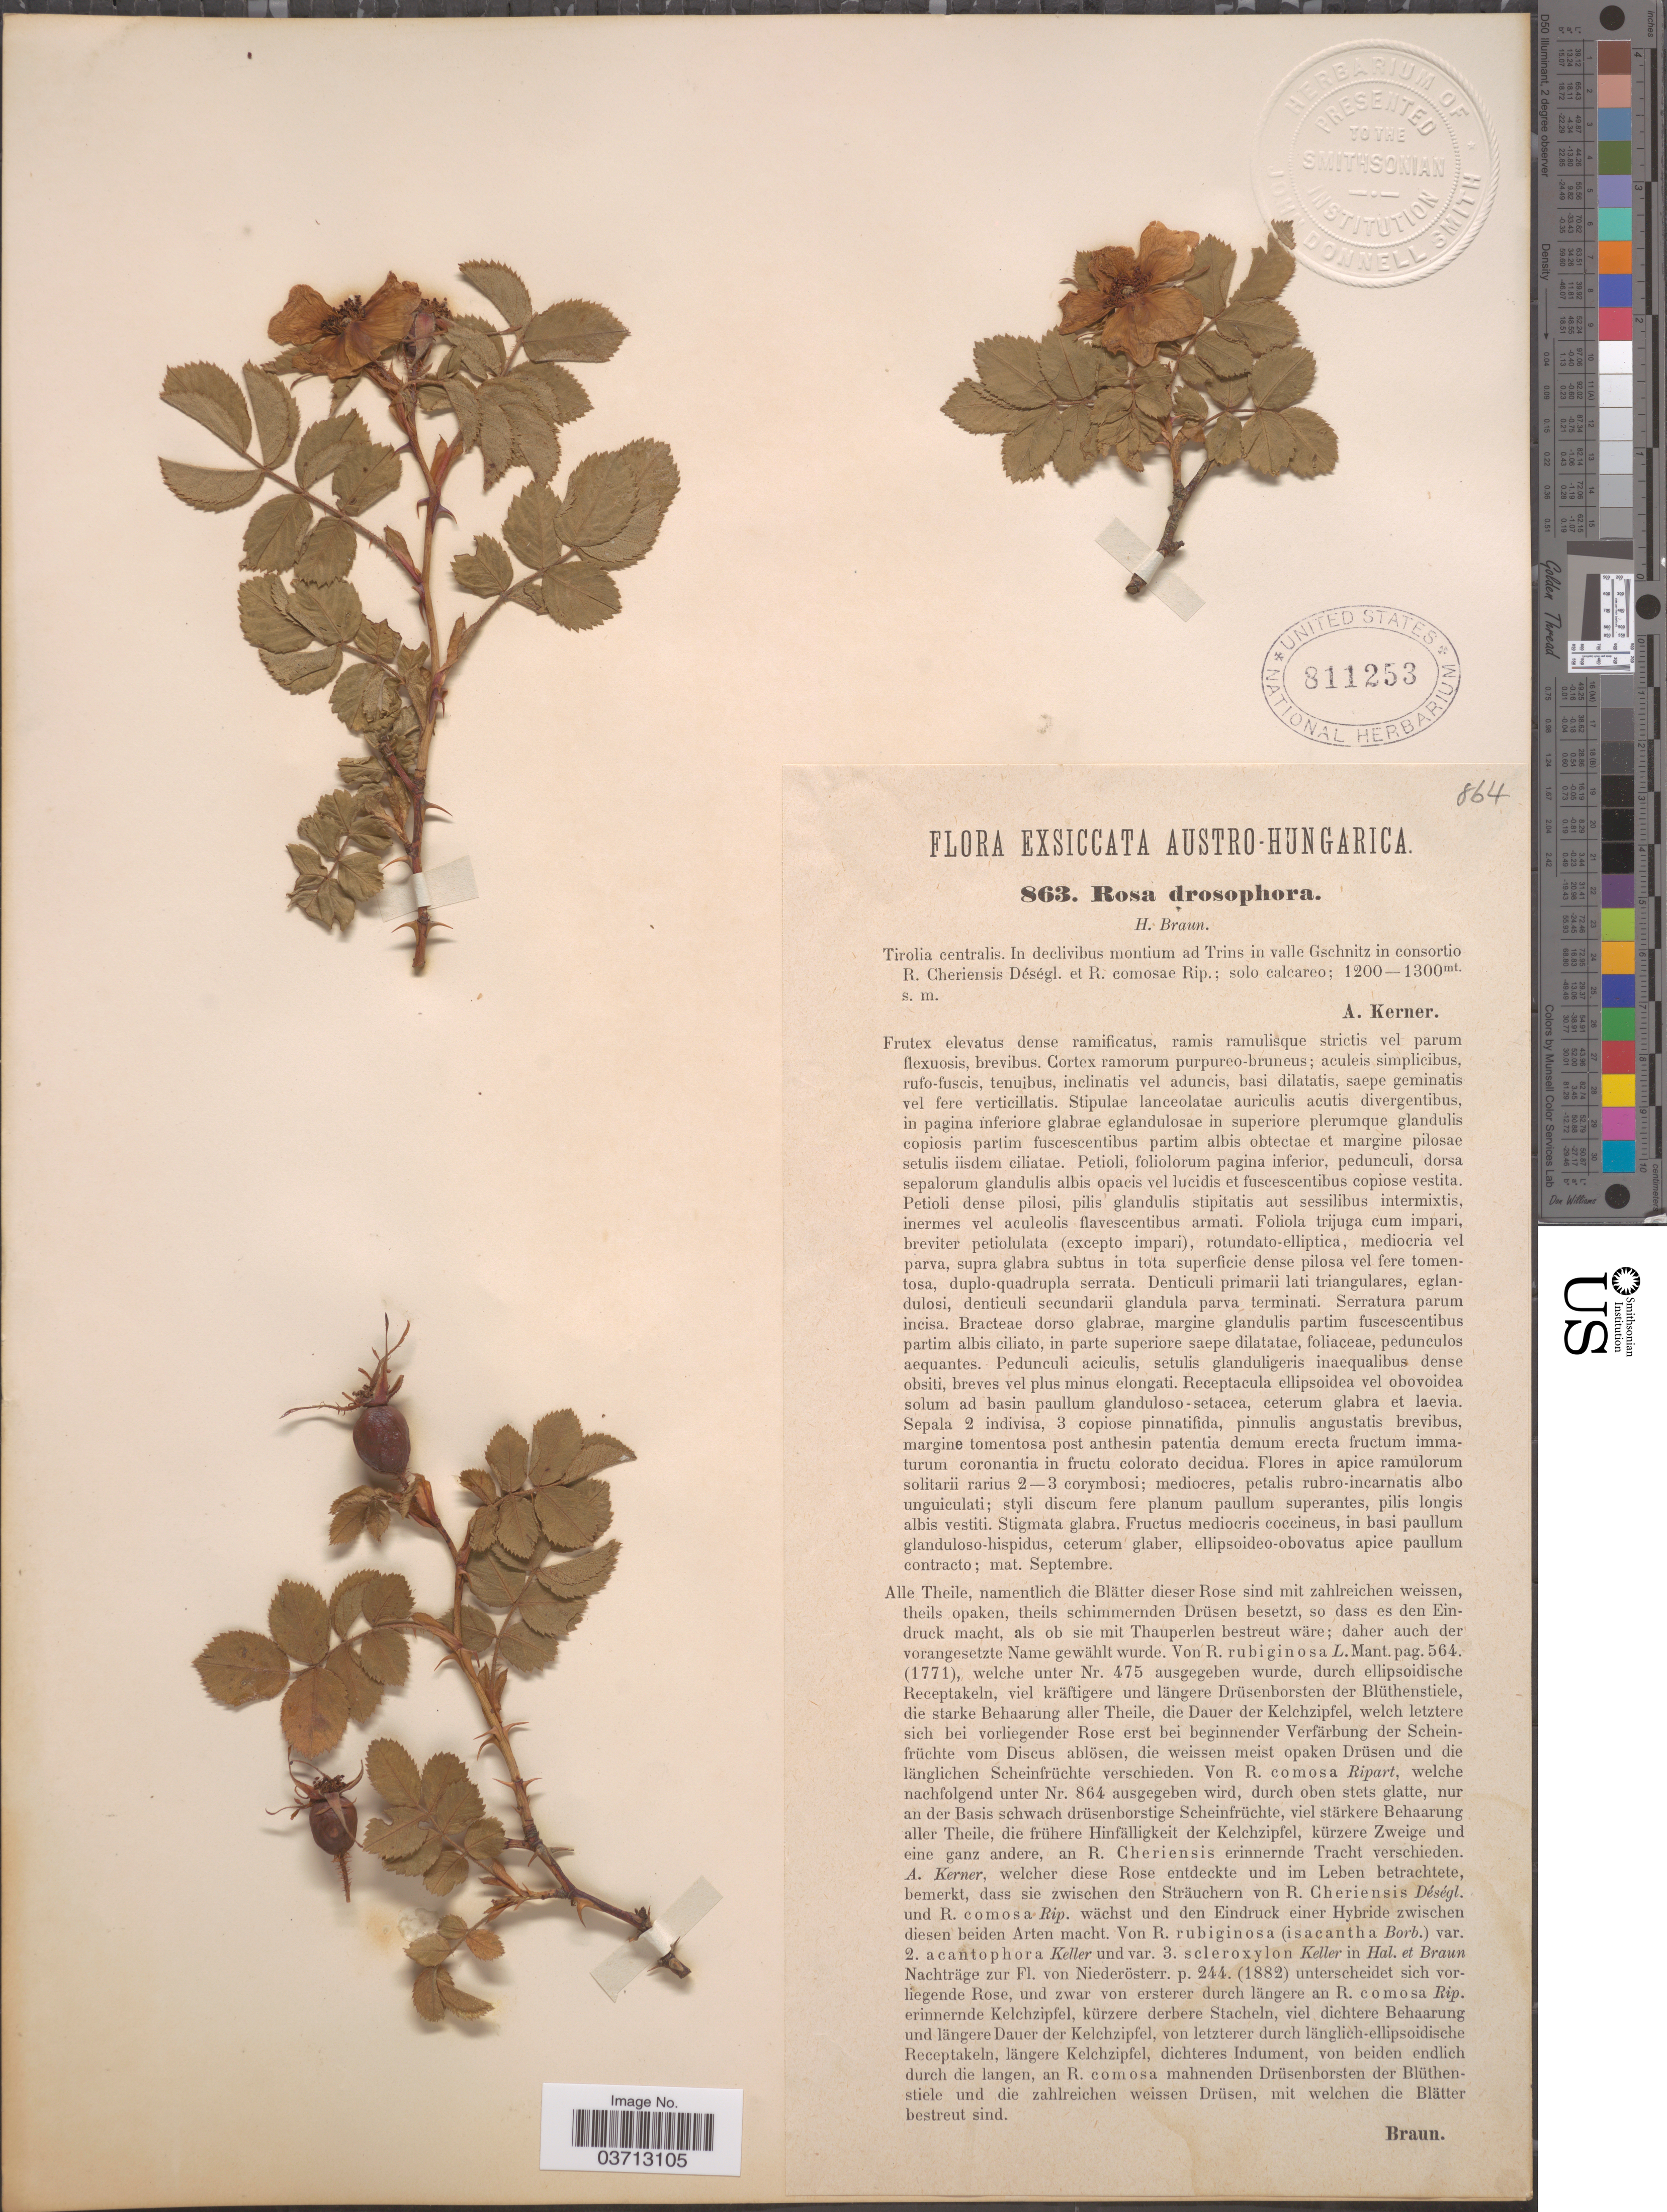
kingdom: Plantae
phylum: Tracheophyta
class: Magnoliopsida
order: Rosales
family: Rosaceae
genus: Rosa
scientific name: Rosa drosophora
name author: Heinr. Braun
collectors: A. Kerner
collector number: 863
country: Austria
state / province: Tirol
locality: Austro-Hungarica. Tirolia centralis. In declivibus montium ad Trins in valle Gschnitz in consortio R. Cheriensis Déségl. et R. comosae Rip.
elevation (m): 1200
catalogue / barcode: US 811253